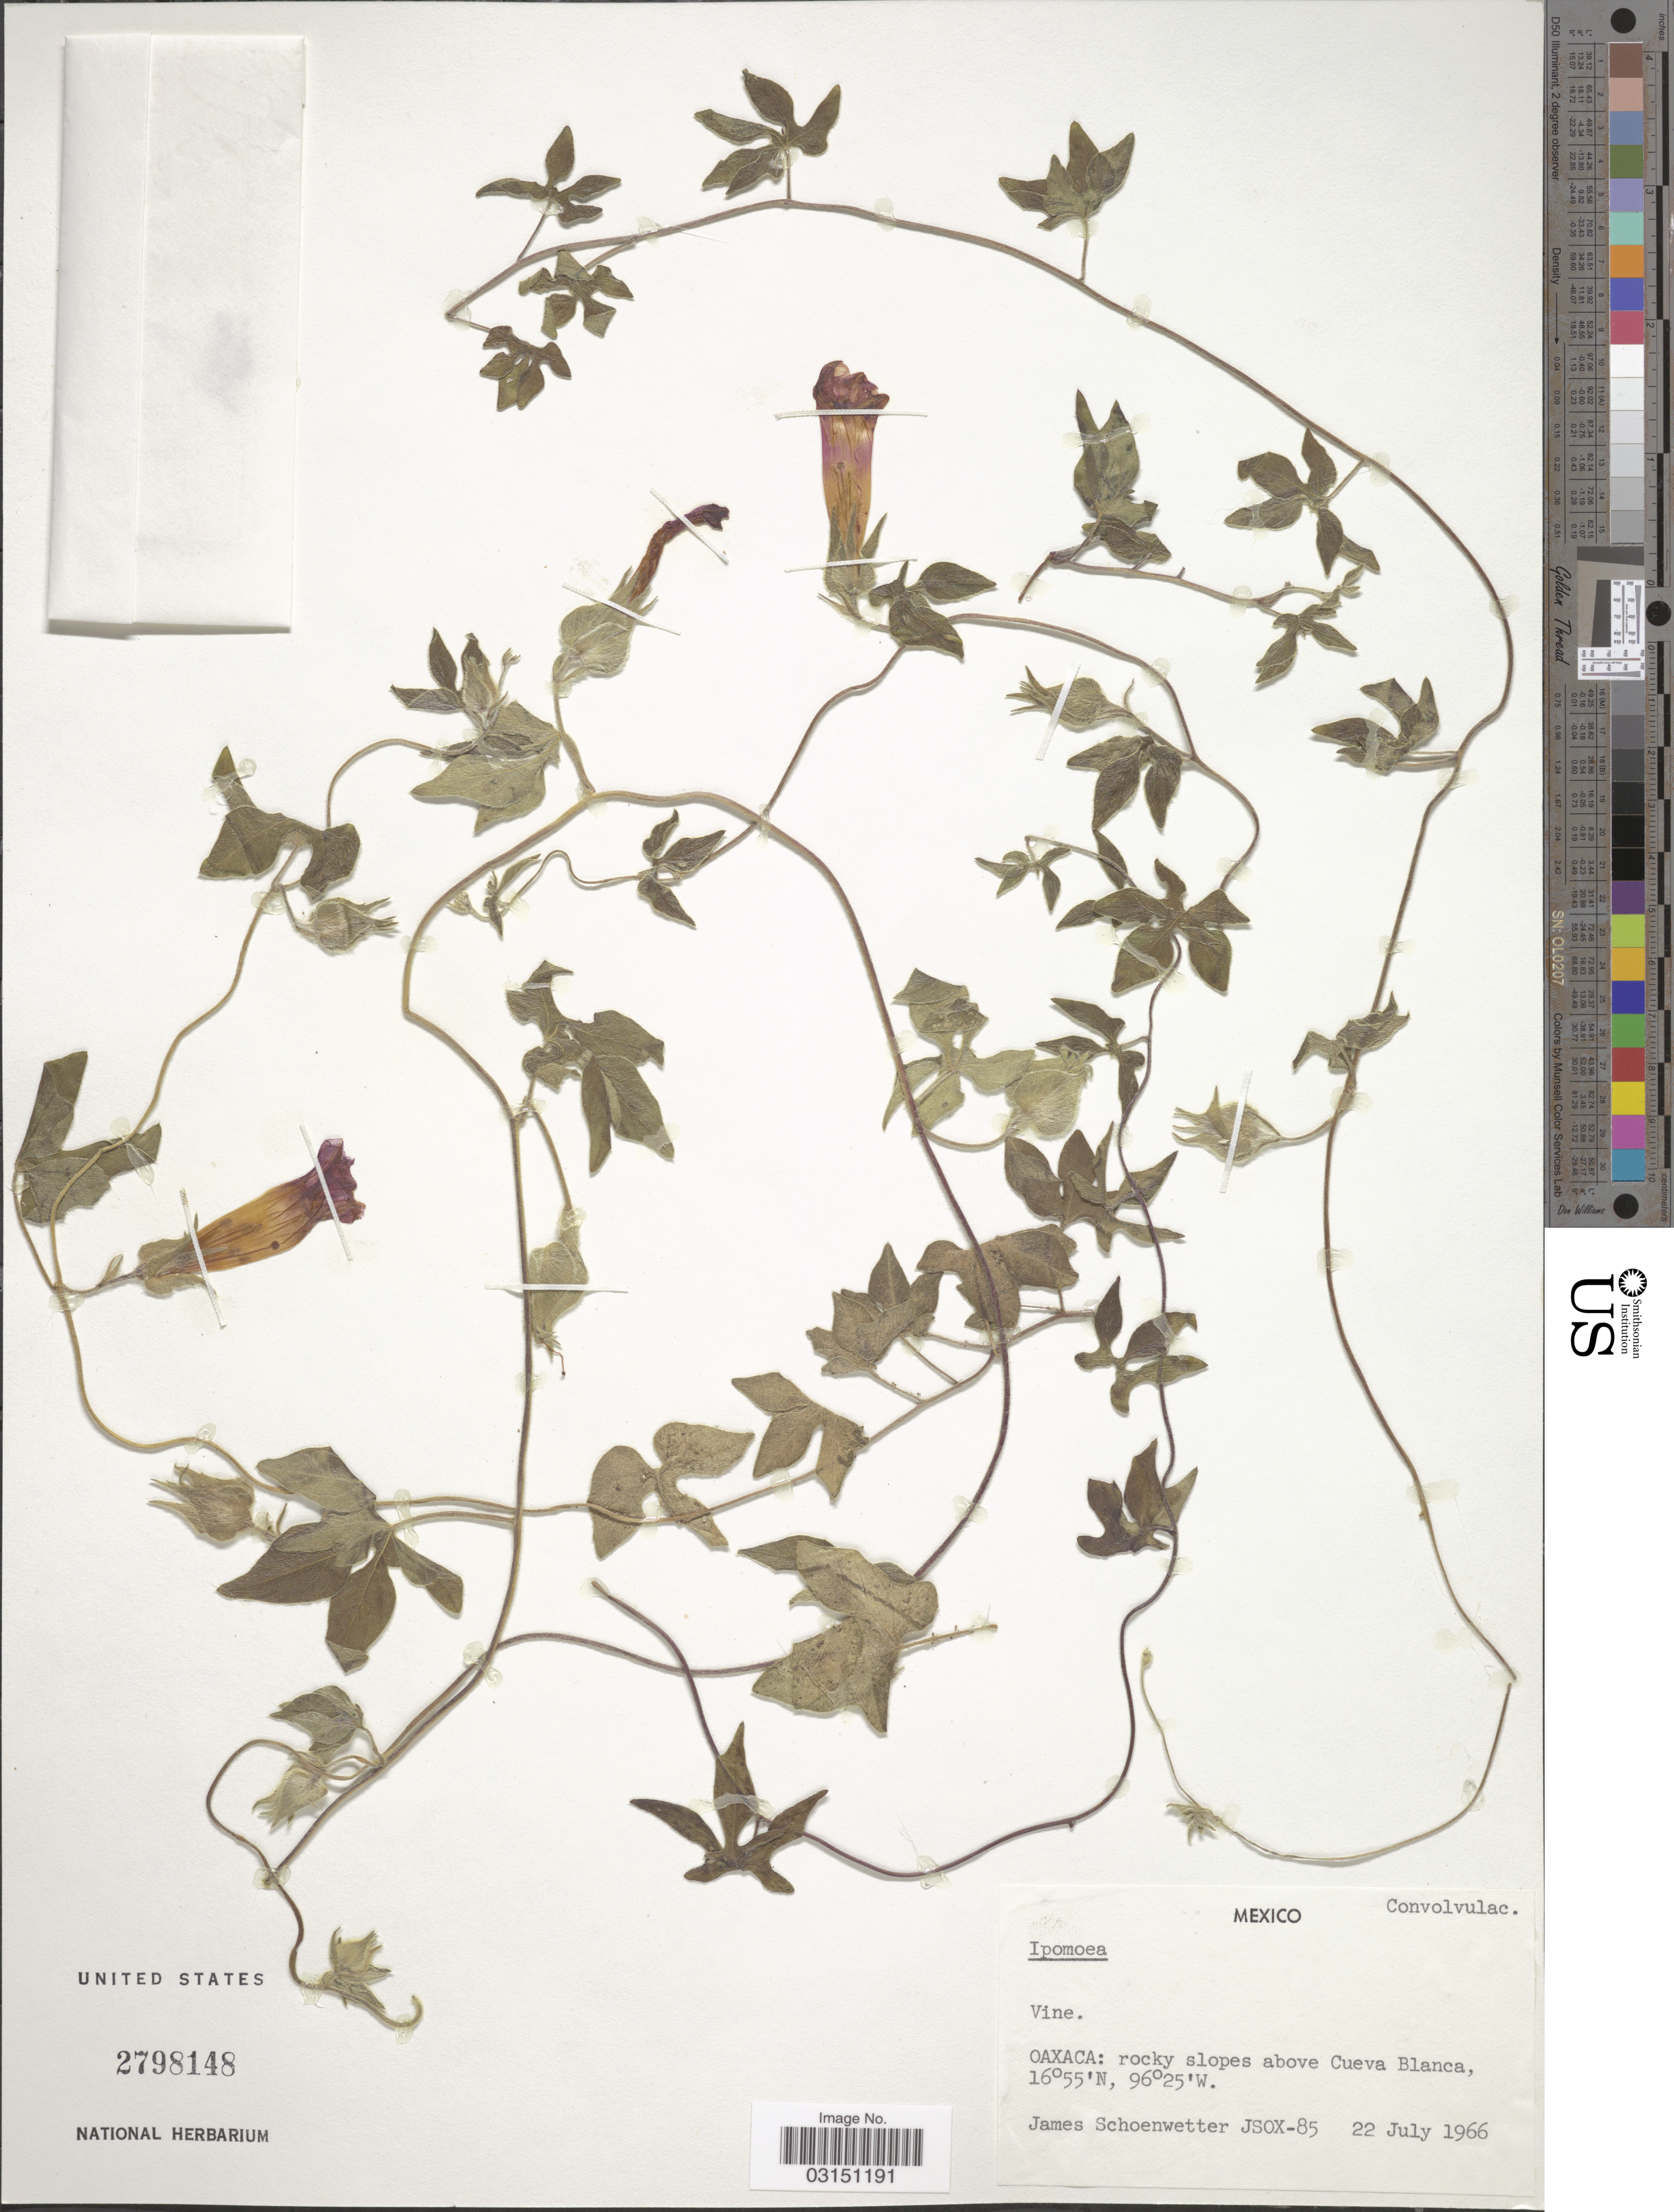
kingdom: Plantae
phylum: Tracheophyta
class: Magnoliopsida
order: Solanales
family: Convolvulaceae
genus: Ipomoea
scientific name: Ipomoea pubescens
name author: Lam.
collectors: J. Schoenwetter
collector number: JSOX-85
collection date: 1966-07-22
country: Mexico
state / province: Oaxaca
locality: Rocky slopes above Cueva Blanca.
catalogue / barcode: US 2798148